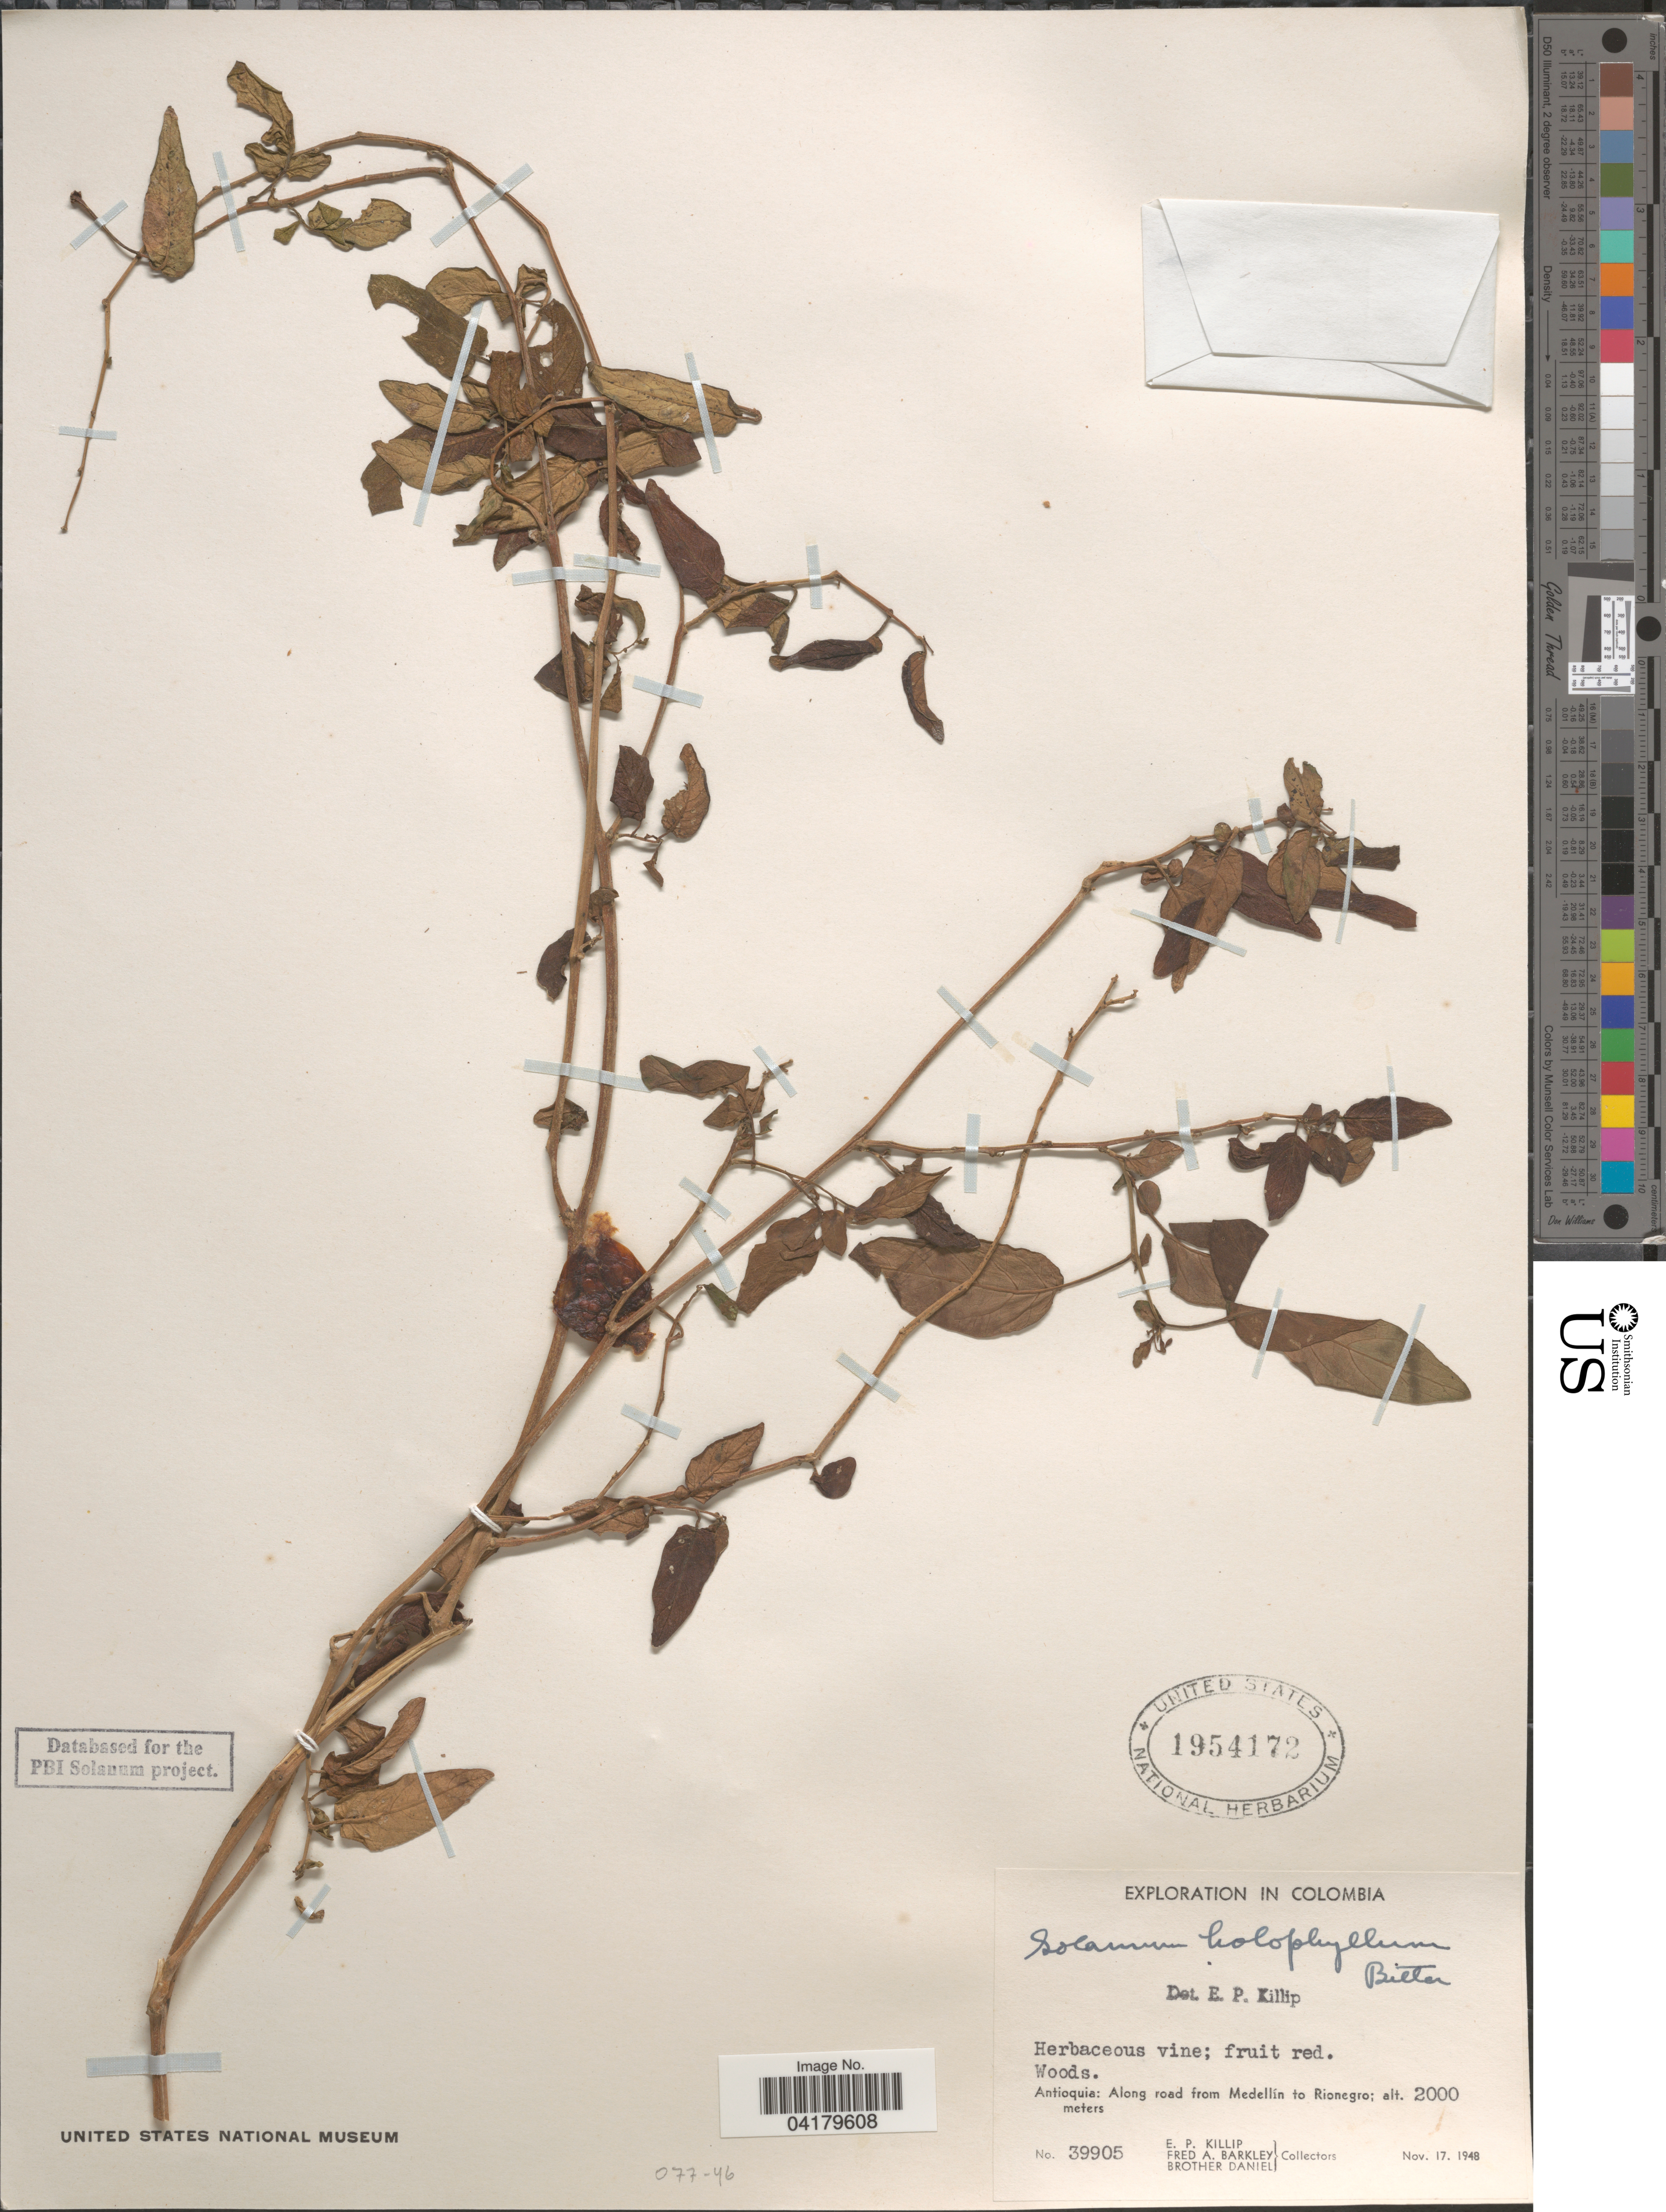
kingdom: Plantae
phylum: Tracheophyta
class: Magnoliopsida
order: Solanales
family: Solanaceae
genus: Solanum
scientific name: Solanum holophyllum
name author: Bitter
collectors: E. P. Killip, F. A. Barkley & Bro. Daniel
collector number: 39905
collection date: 1948-11-17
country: Colombia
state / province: Antioquia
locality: Exploration in Colombia. Along road from Medellín to Rionegro.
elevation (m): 2000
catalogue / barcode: US 1954172